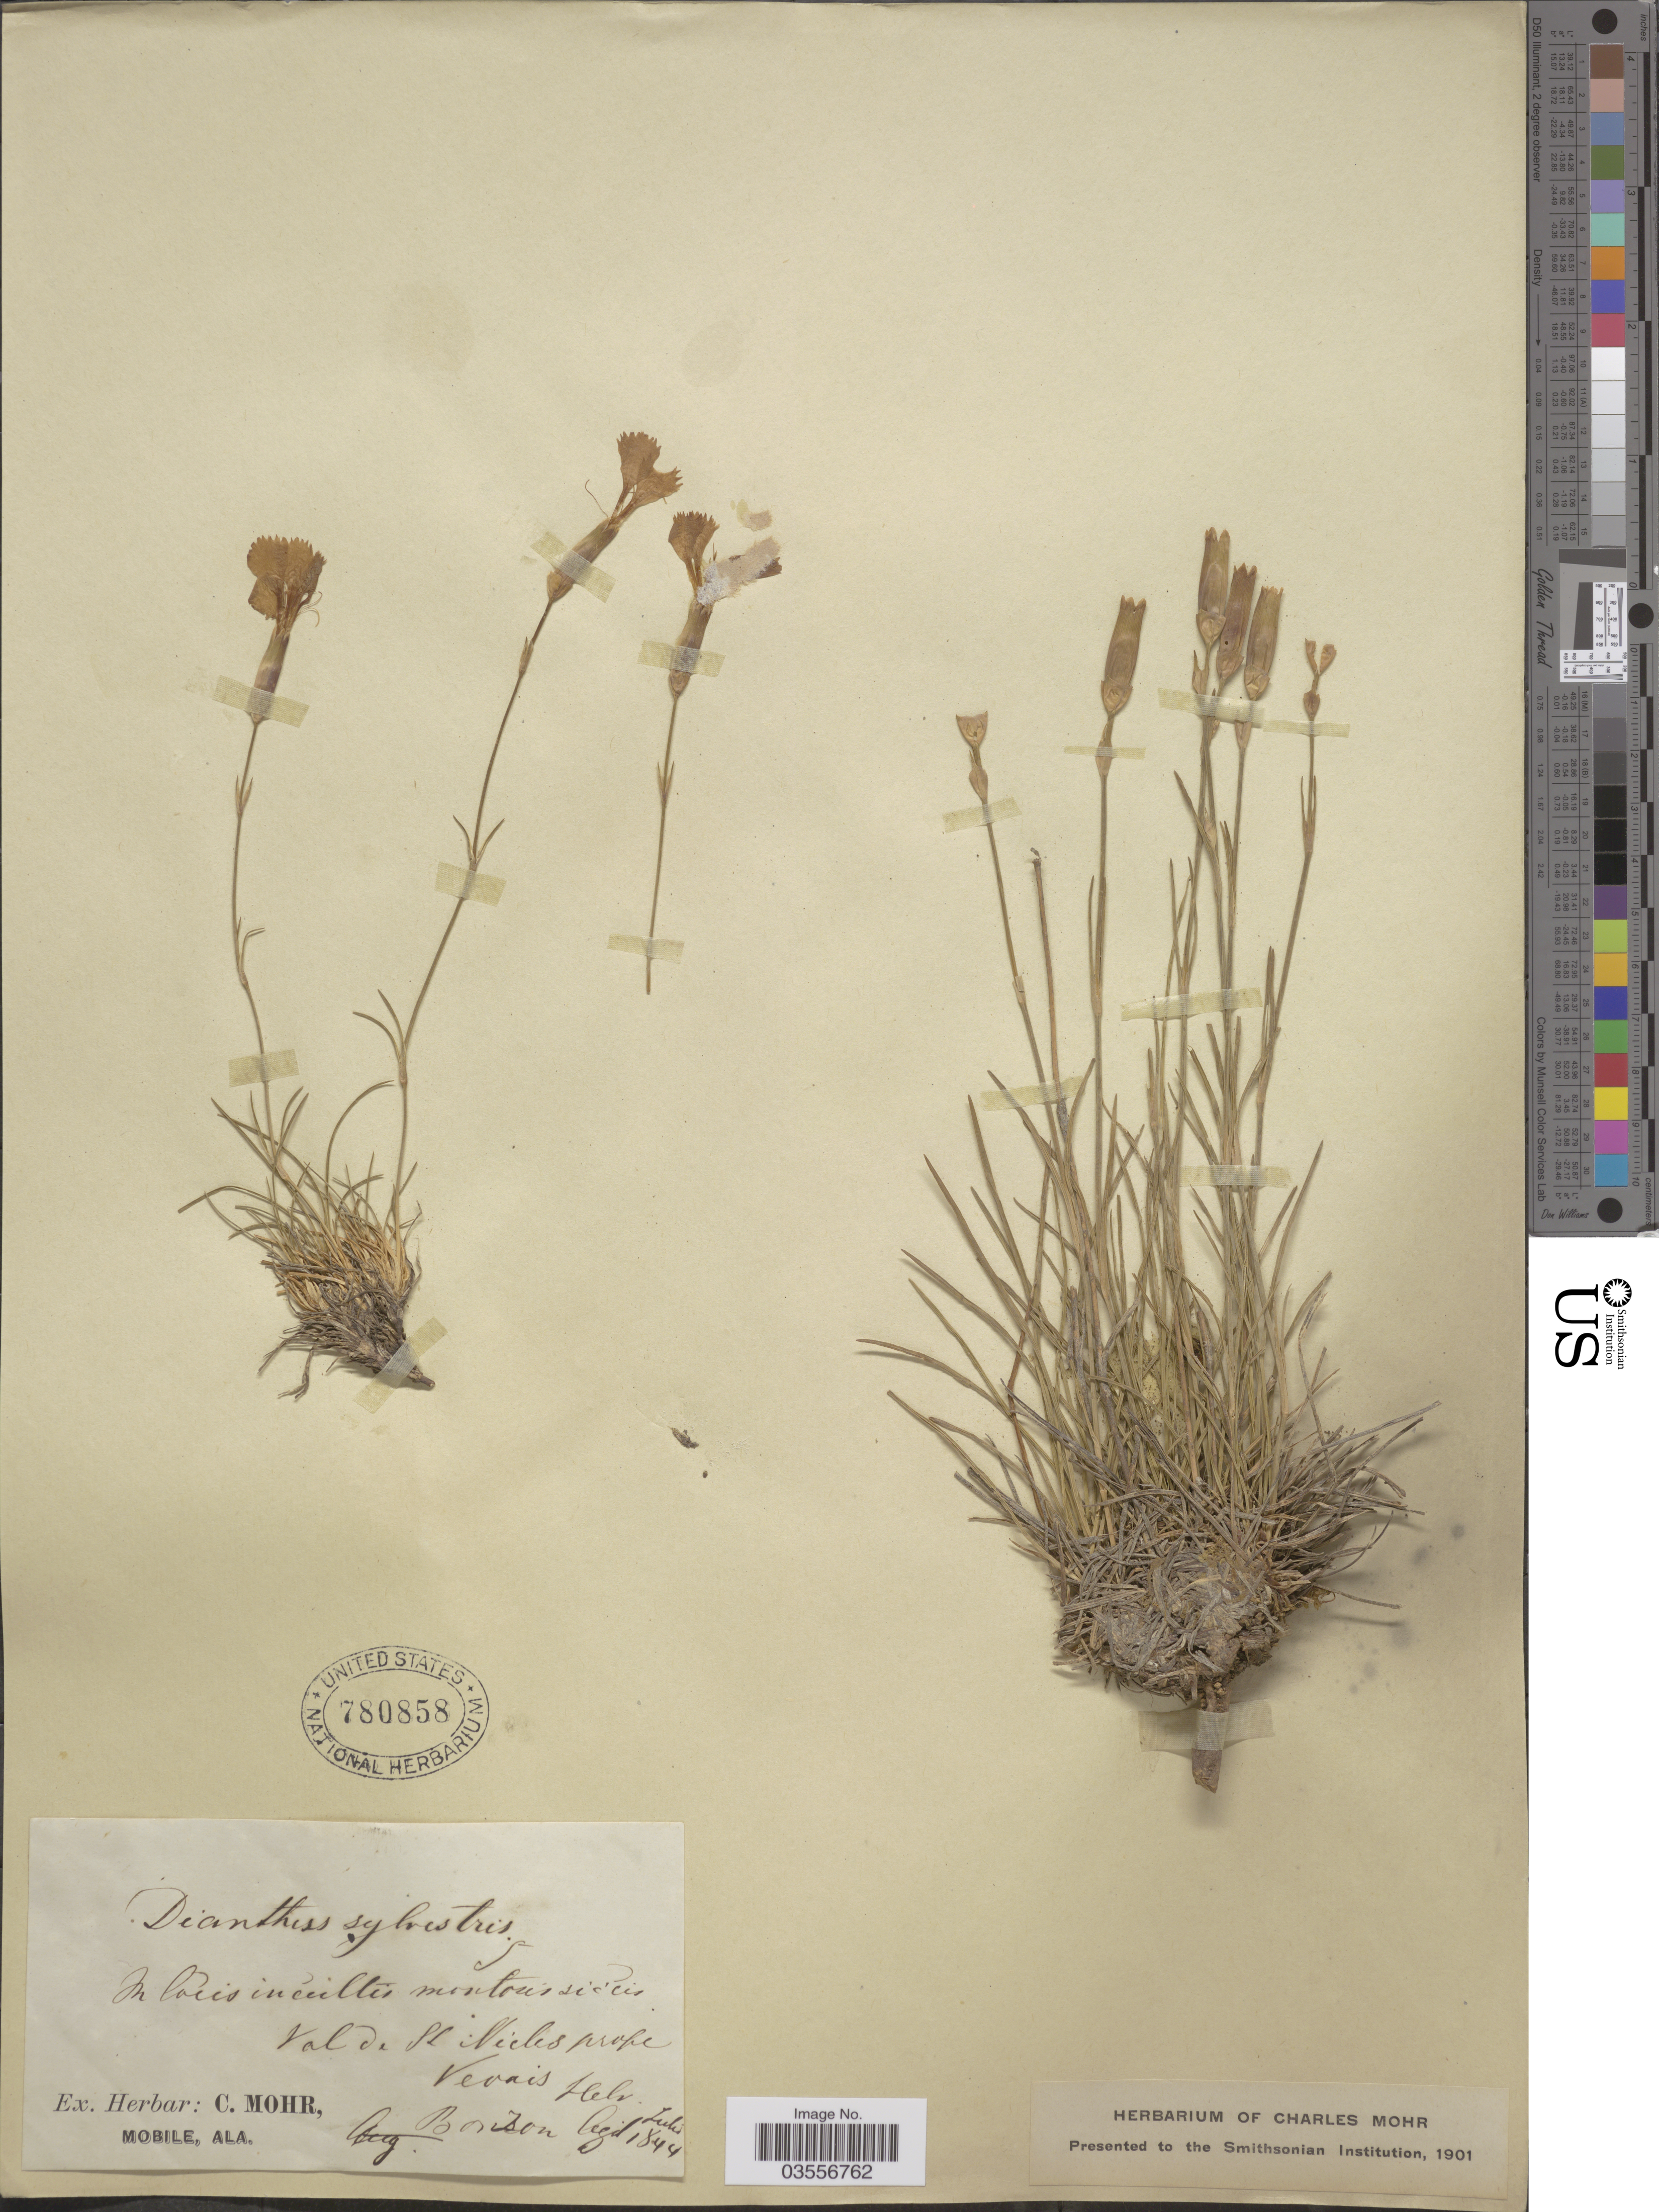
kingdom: Plantae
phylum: Tracheophyta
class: Magnoliopsida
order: Caryophyllales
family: Caryophyllaceae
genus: Dianthus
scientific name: Dianthus sylvestris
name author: Wulfen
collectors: ex herb. C. Mohr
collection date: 1844-07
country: Switzerland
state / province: Vaud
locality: Val de St Niclis prope Vevais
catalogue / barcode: US 780858